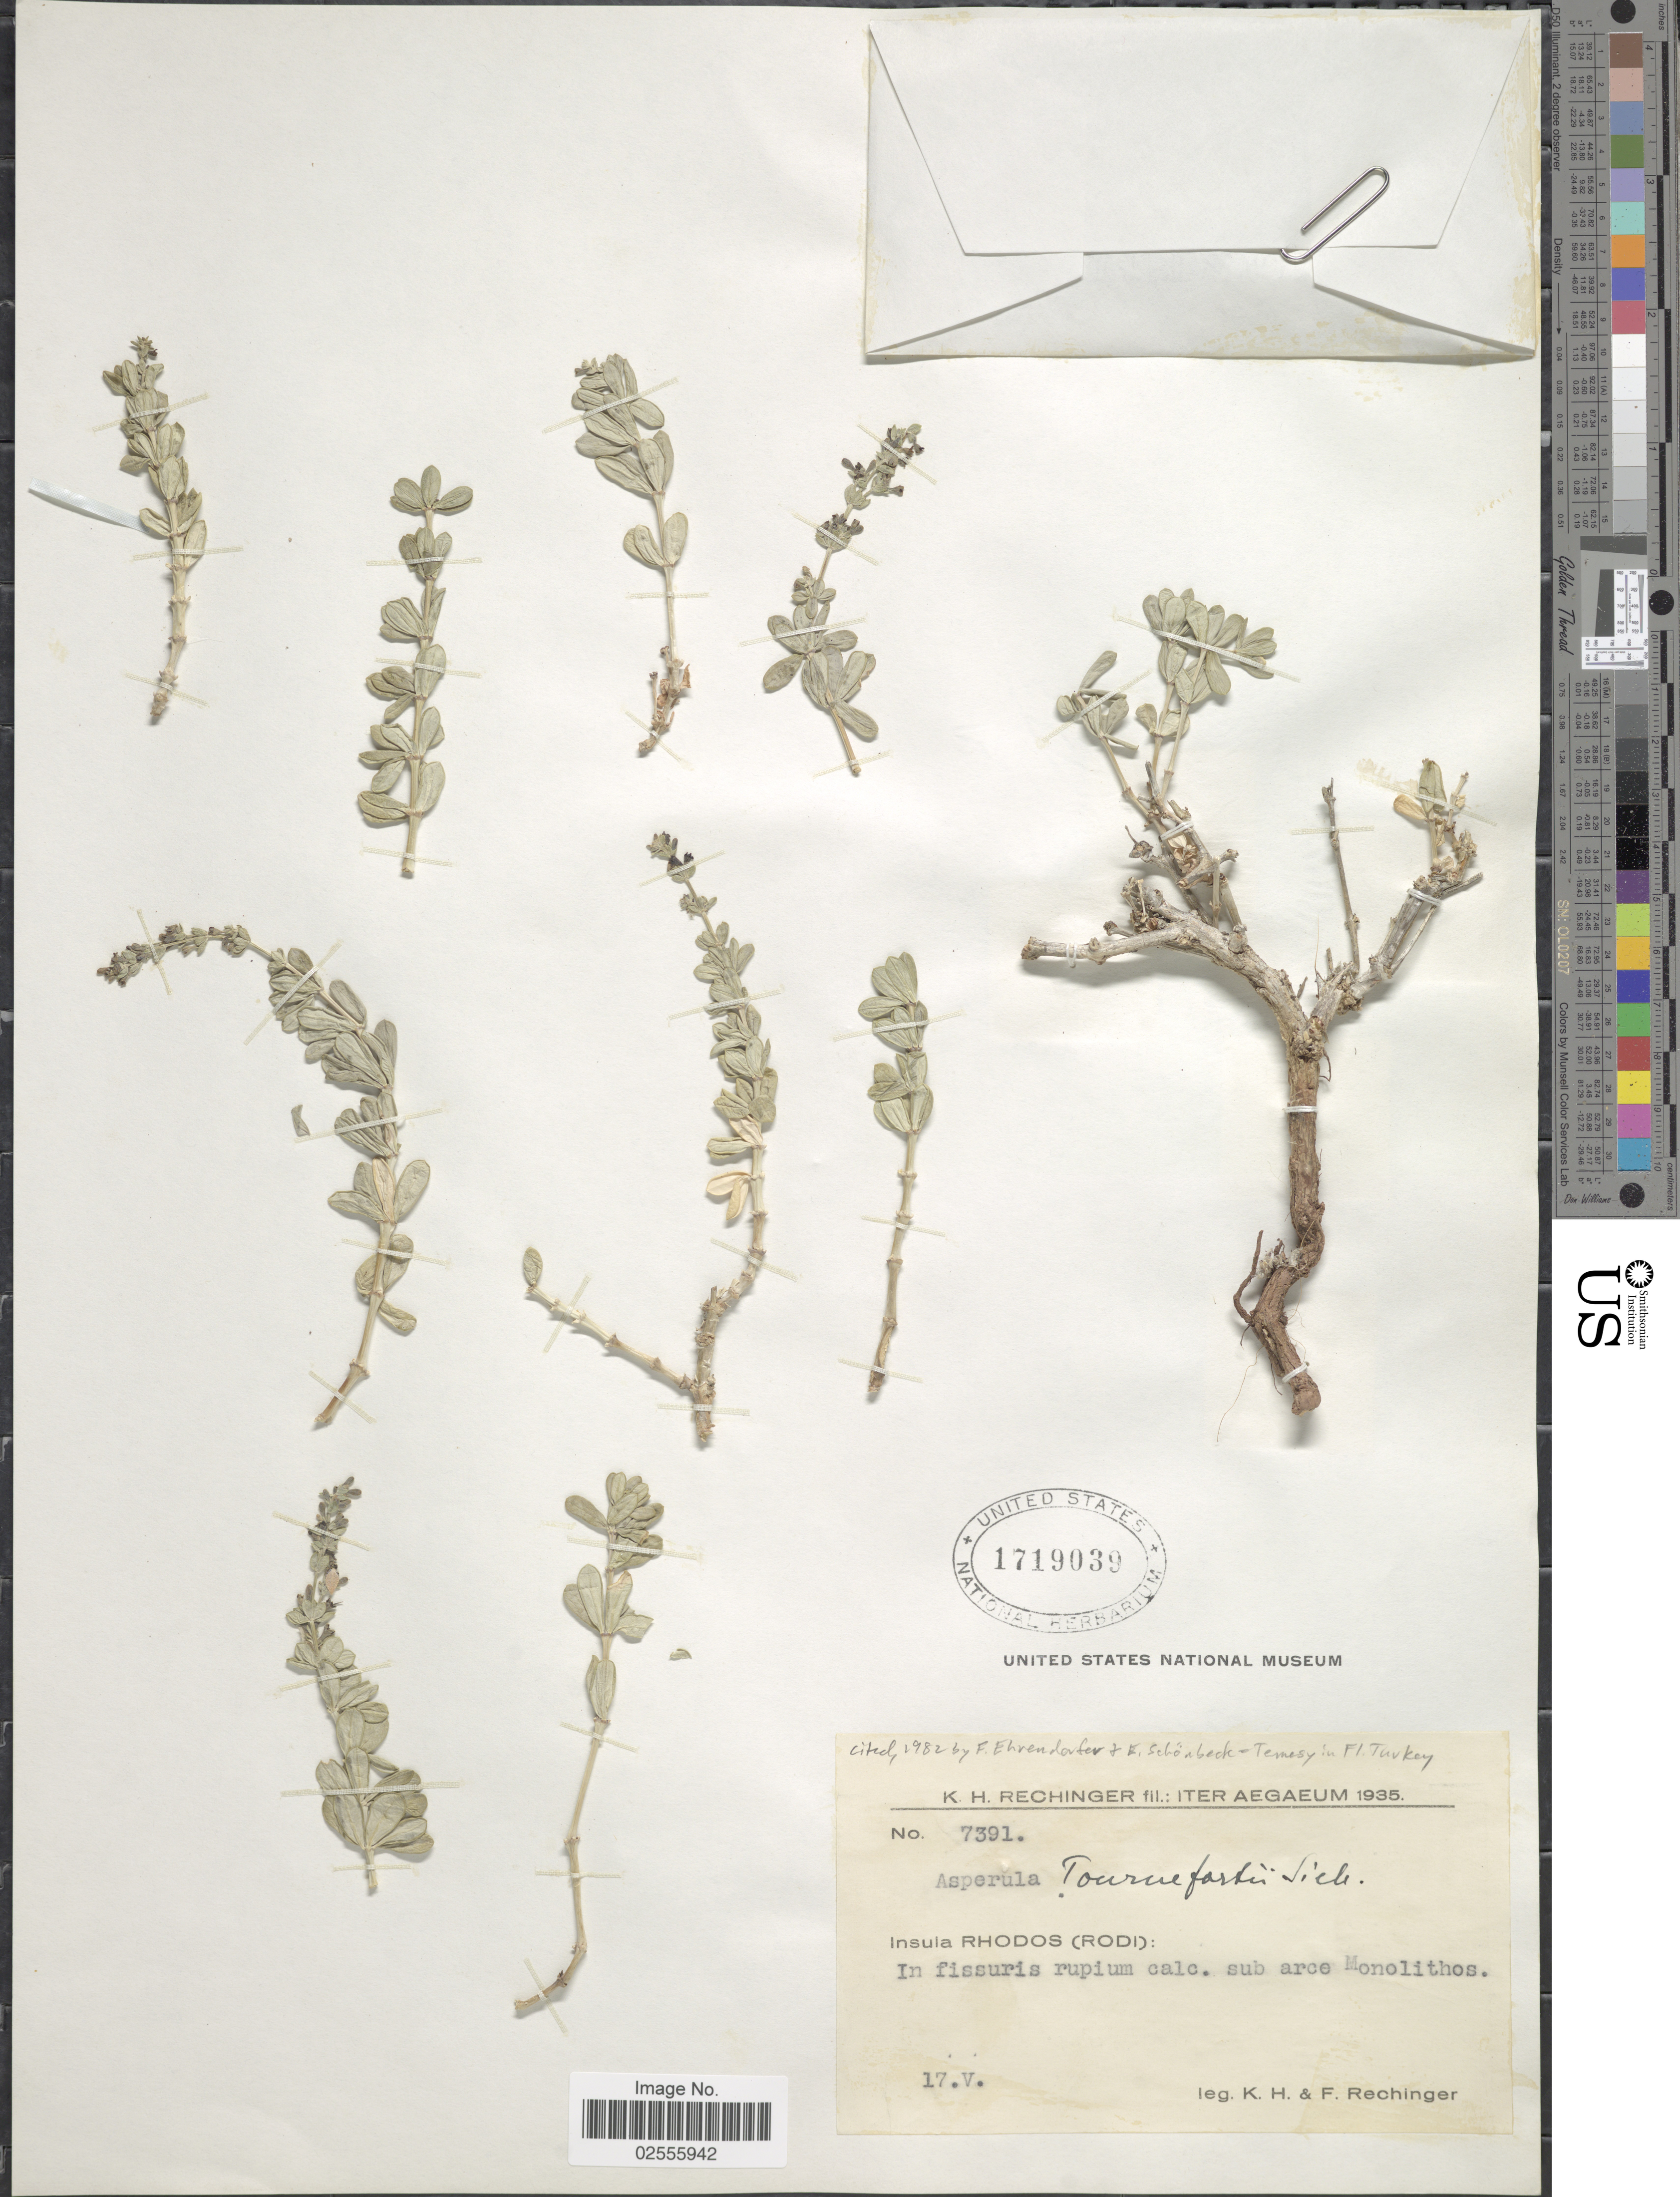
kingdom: Plantae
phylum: Tracheophyta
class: Magnoliopsida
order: Gentianales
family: Rubiaceae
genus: Asperula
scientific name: Asperula tournefortii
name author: Sieber ex Spreng.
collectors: K. H. Rechinger & F. Rechinger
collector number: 7391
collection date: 1935-05-17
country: Greece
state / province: South Aegean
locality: Iter Aegaeum, Insula Rhodos (Rodi): In fissuris rupium calc. sub arce Monolithos.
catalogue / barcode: US 1719039